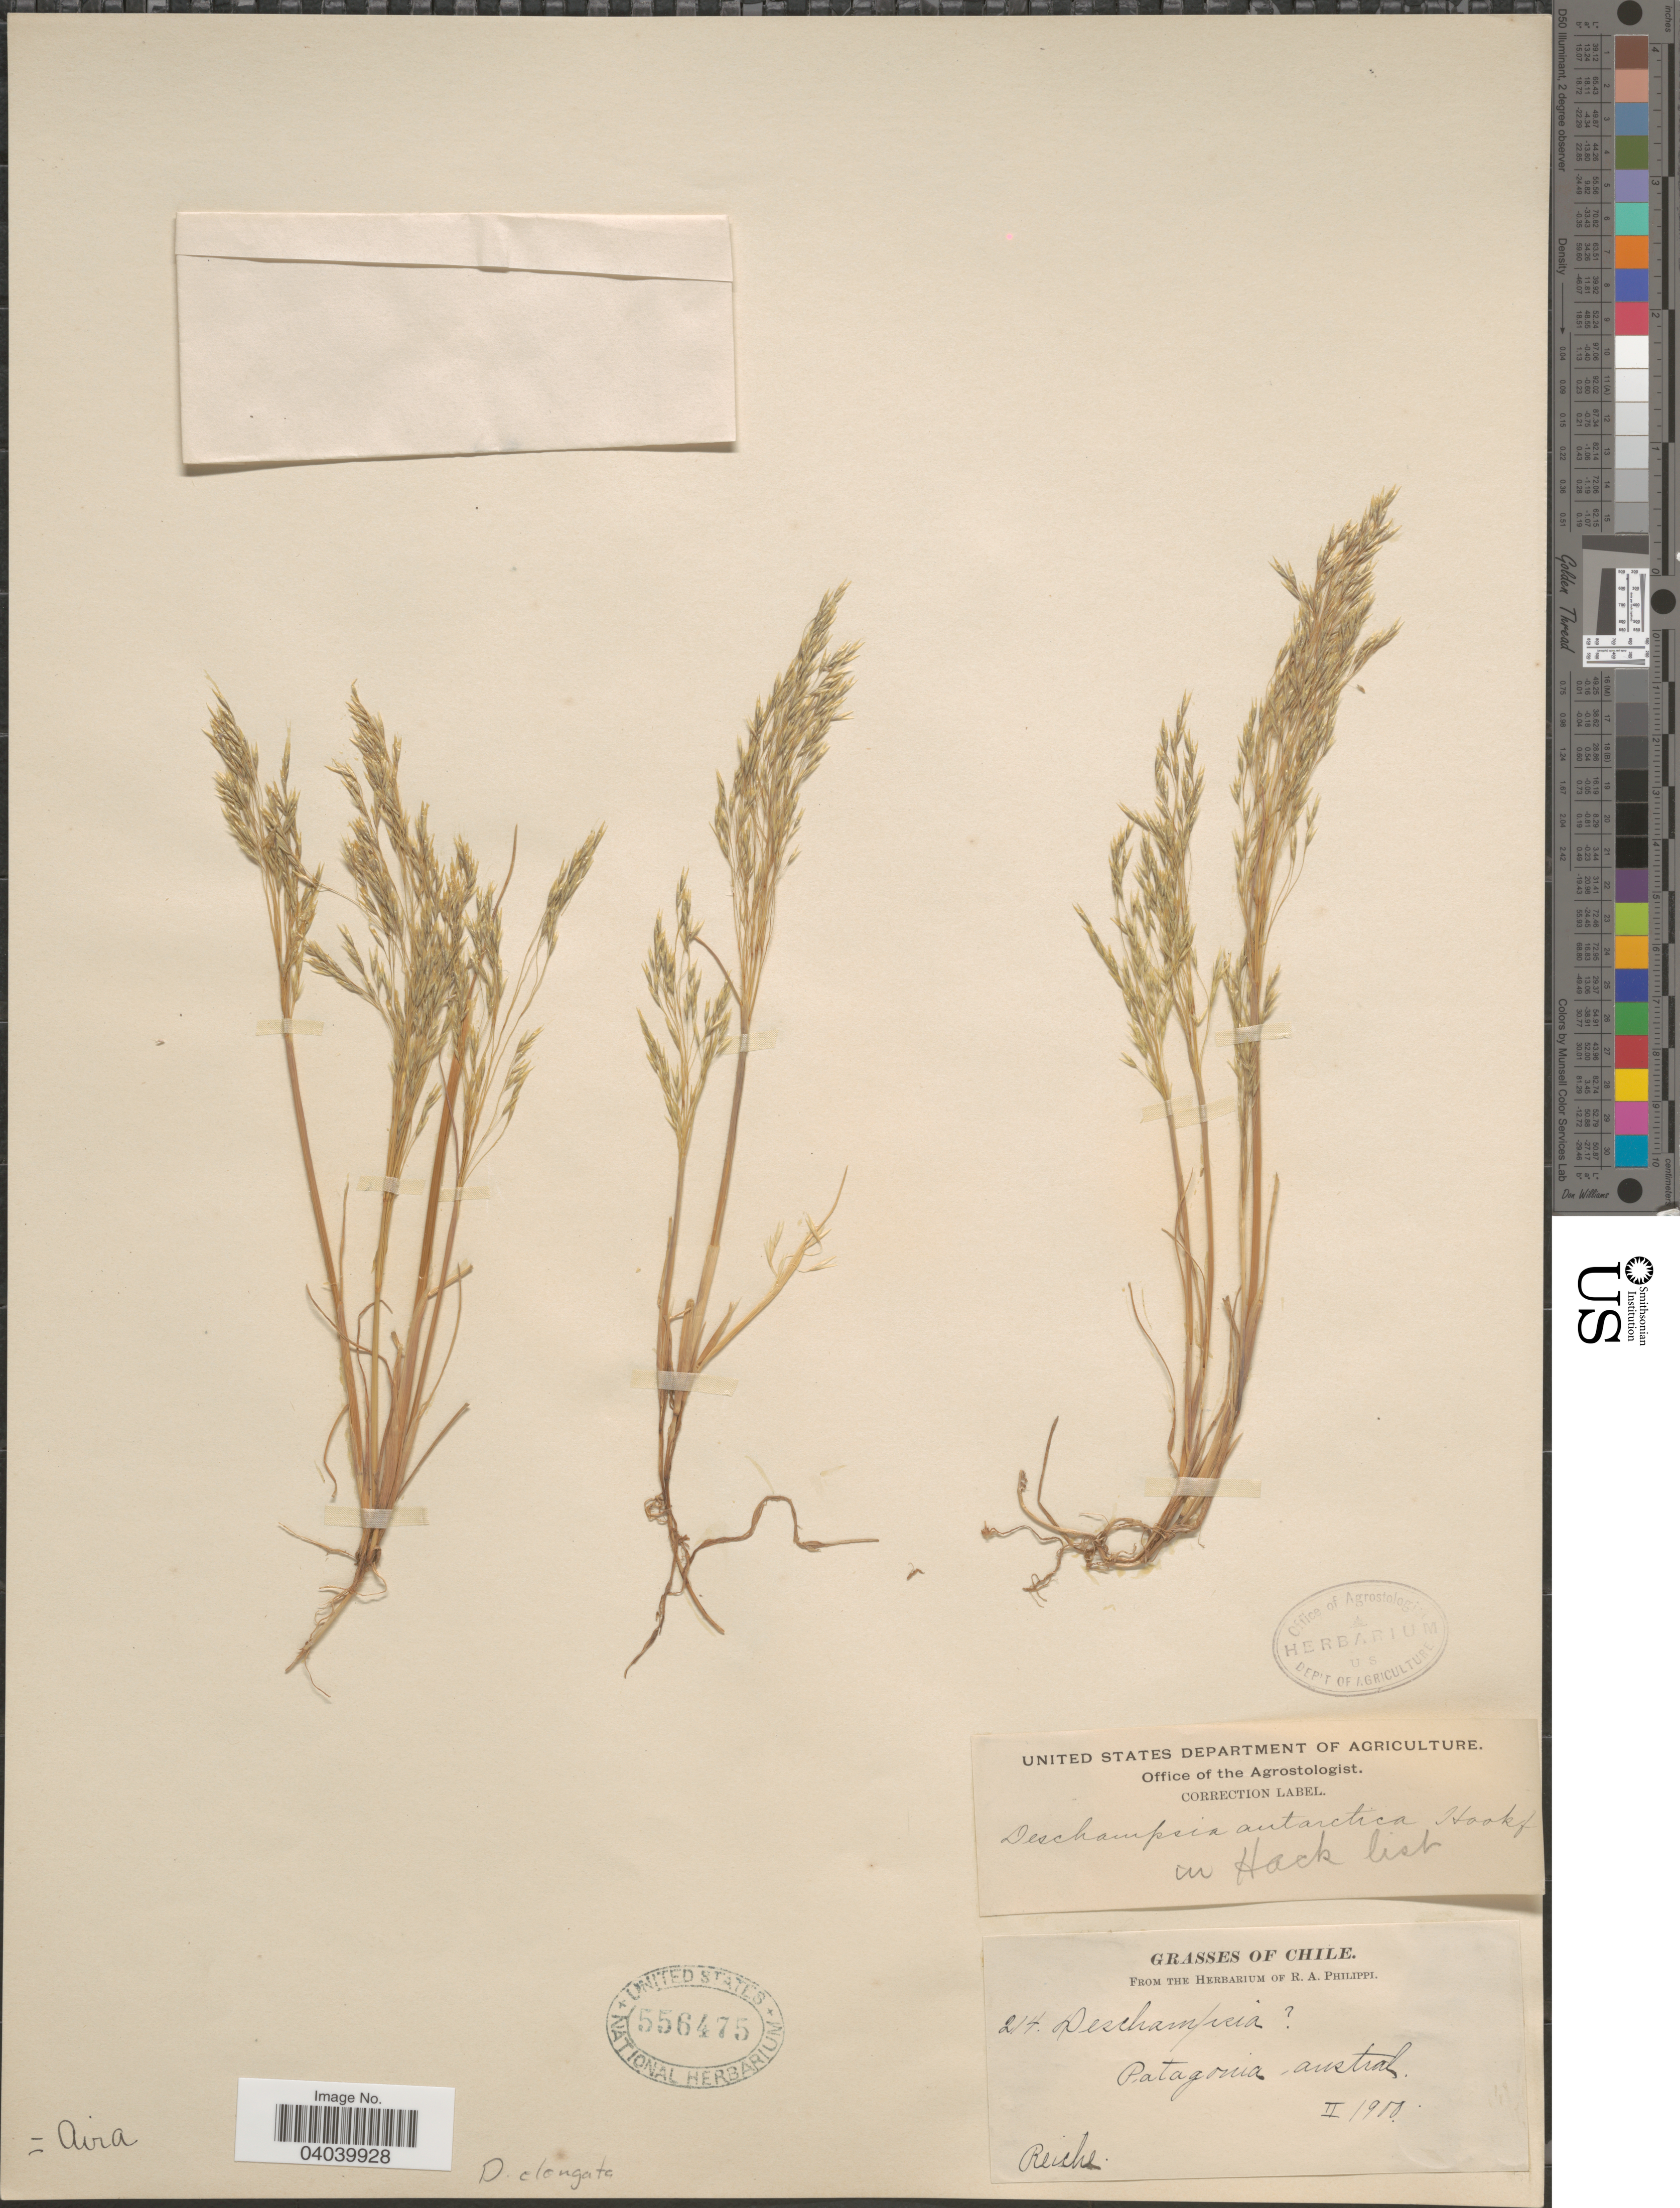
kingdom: Plantae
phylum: Tracheophyta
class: Liliopsida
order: Poales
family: Poaceae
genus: Deschampsia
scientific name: Deschampsia antarctica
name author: É. Desv.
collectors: Reiche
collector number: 244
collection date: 1900-02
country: Chile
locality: Patagonia austral.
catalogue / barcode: US 556475